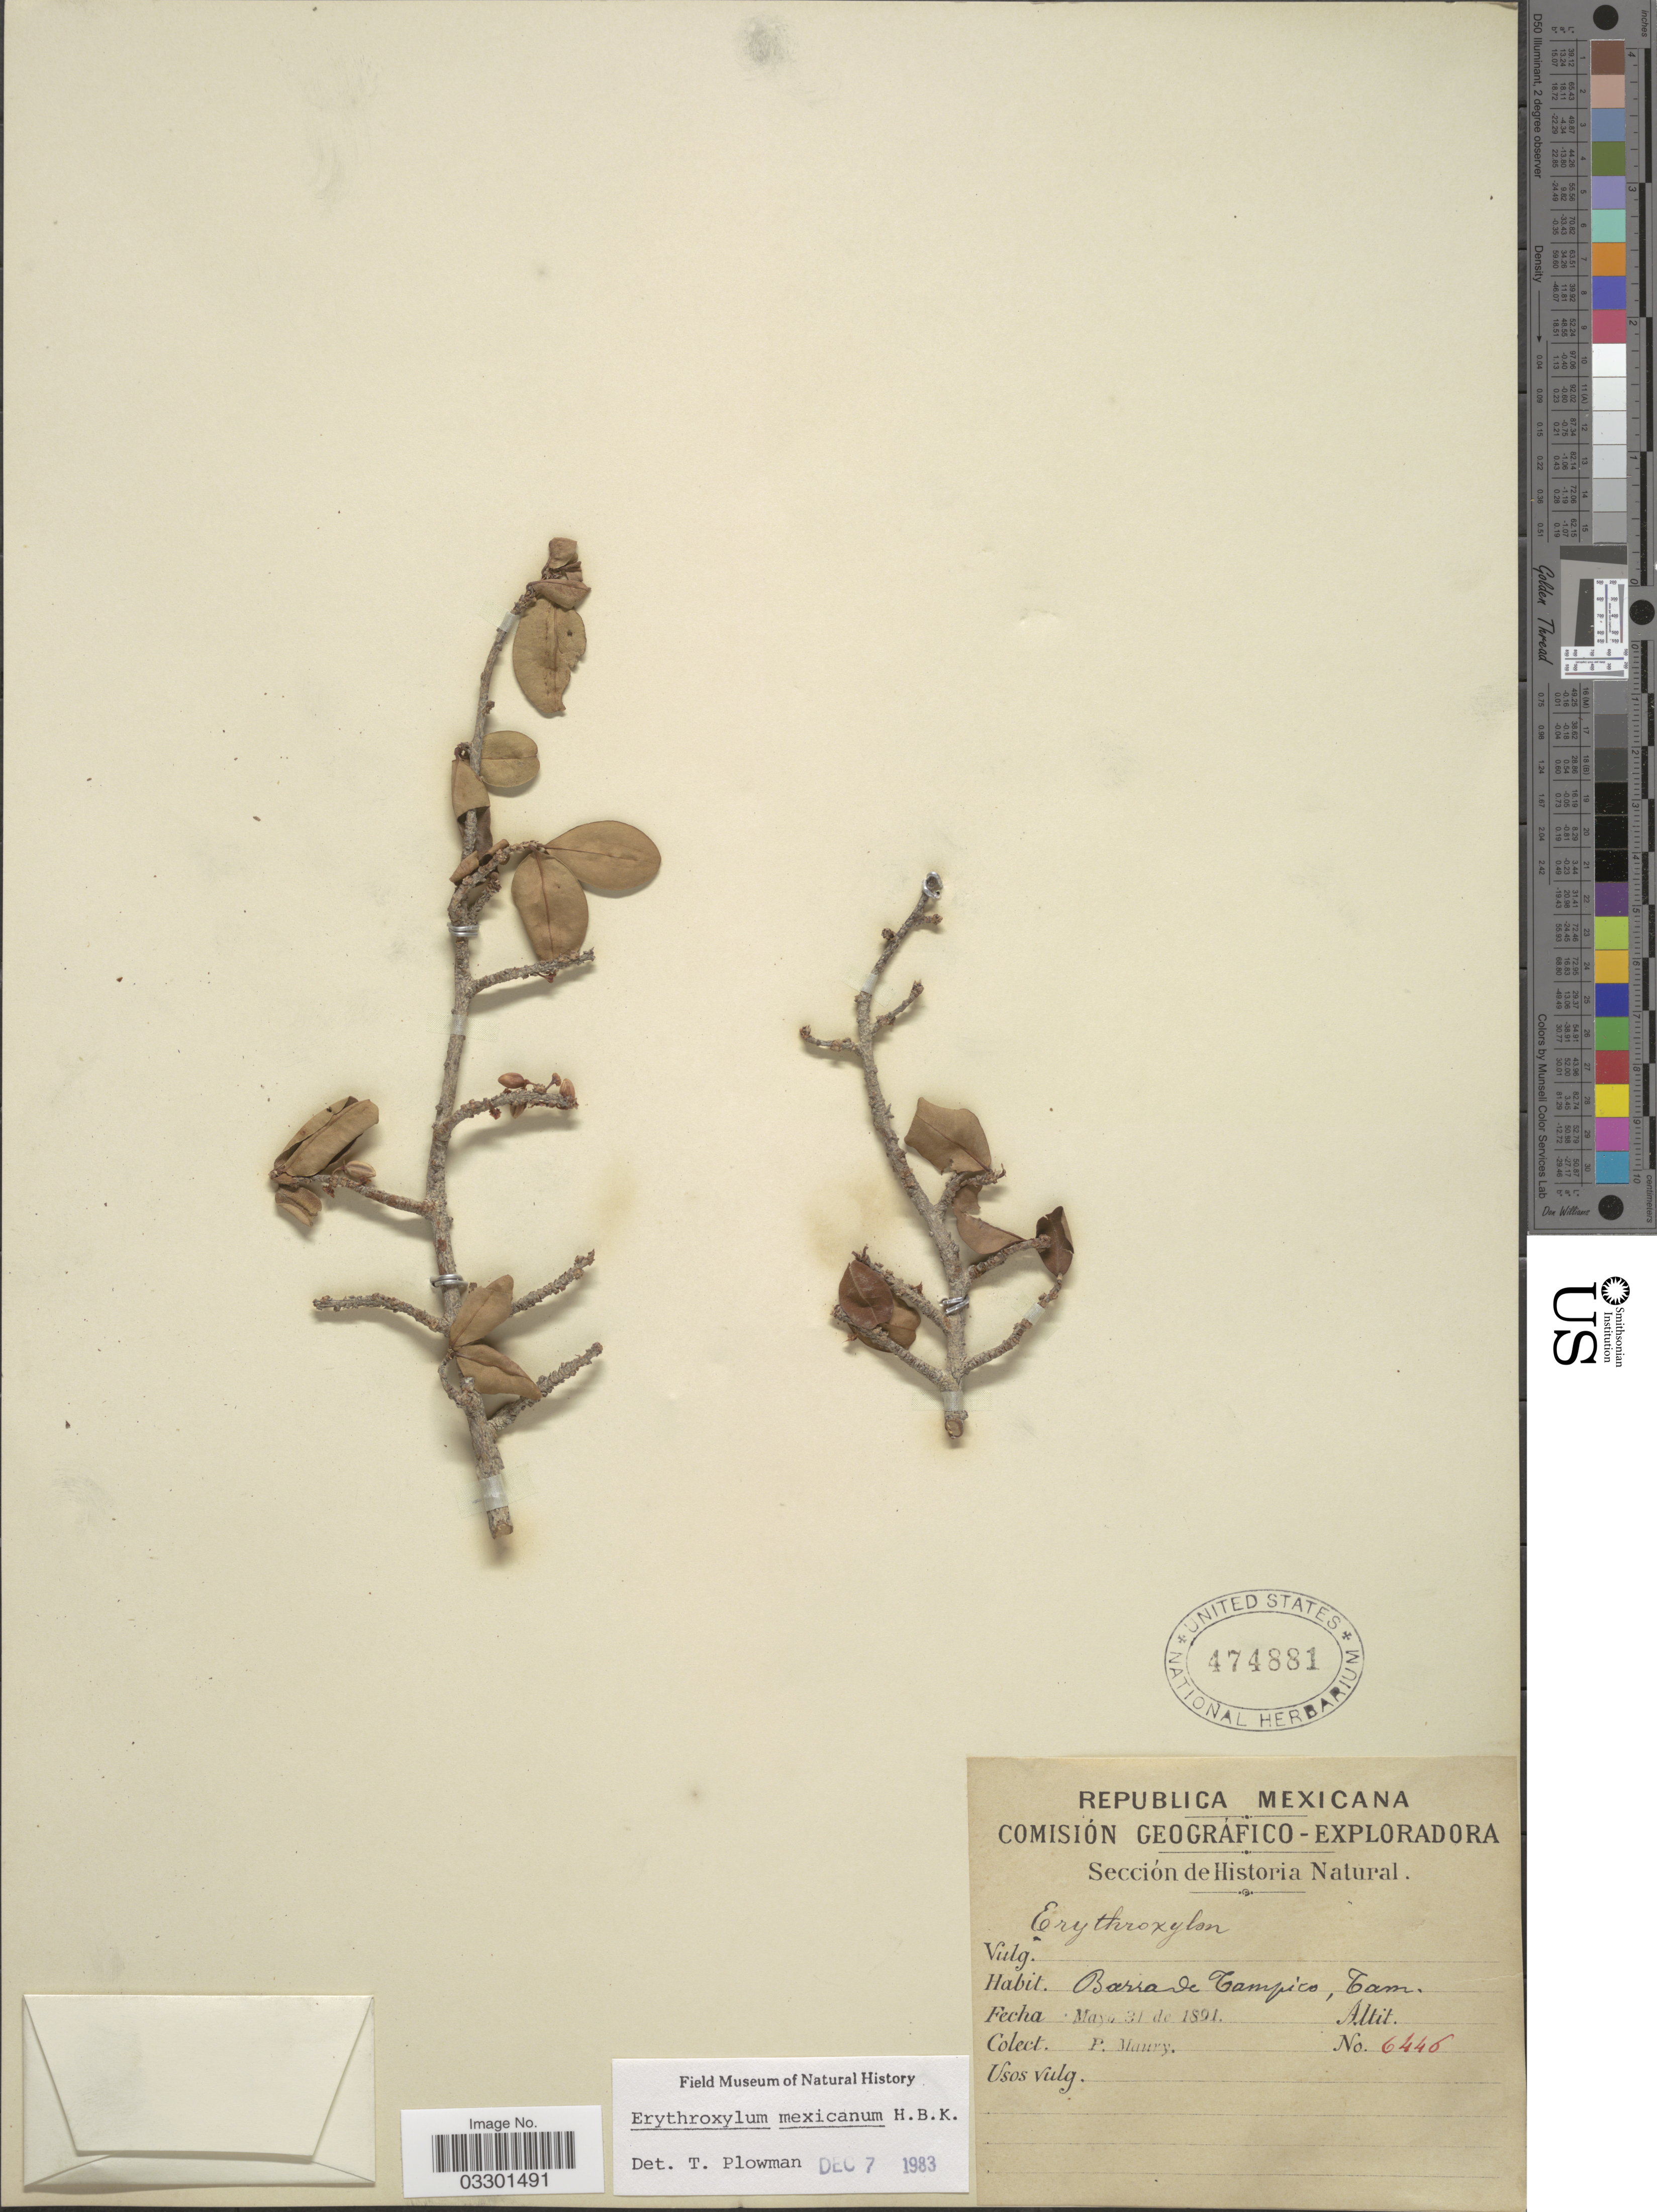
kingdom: Plantae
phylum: Tracheophyta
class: Magnoliopsida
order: Malpighiales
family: Erythroxylaceae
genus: Erythroxylum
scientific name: Erythroxylum mexicanum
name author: Kunth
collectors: P. J. Maury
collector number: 6446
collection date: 1891-05-31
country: Mexico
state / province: Tamaulipas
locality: Baria de Tampico, Tam.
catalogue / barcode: US 474881